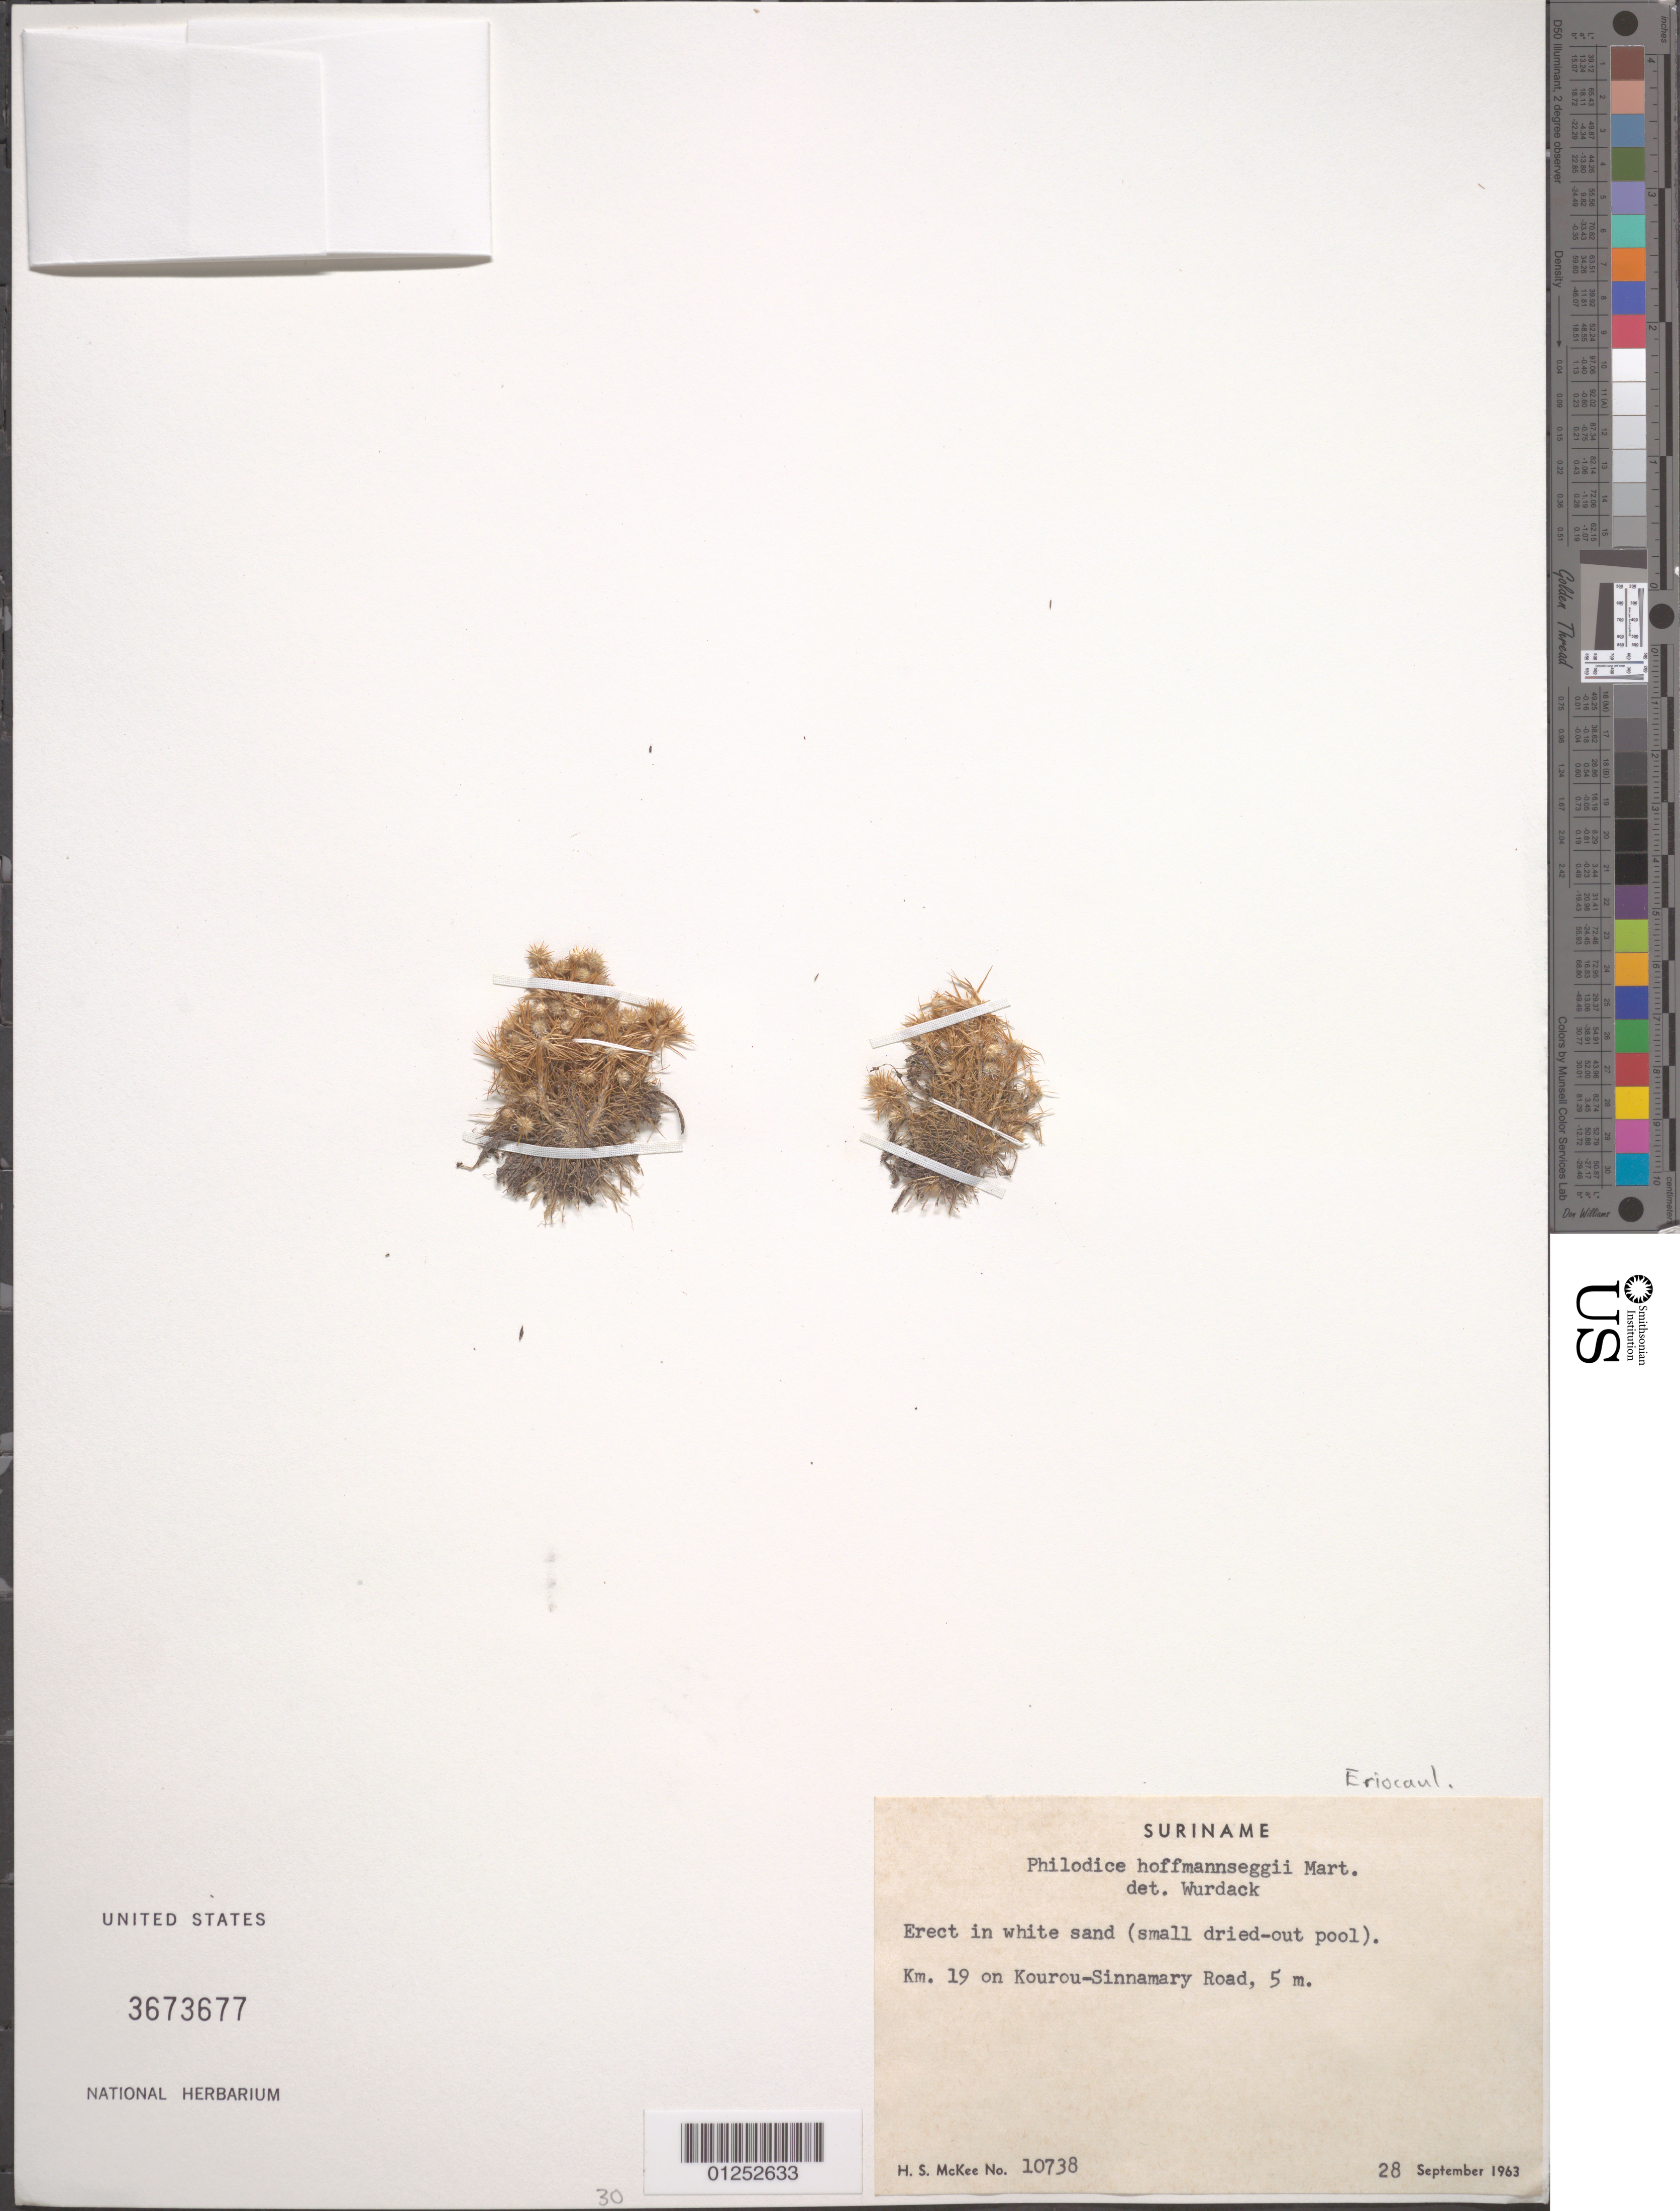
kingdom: Plantae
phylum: Tracheophyta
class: Liliopsida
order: Poales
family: Eriocaulaceae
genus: Syngonanthus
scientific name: Syngonanthus cuyabensis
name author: (Bong.) Giul. et al.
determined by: Strong, Mark T., (BOT), Smithsonian Institution - National Museum of Natural History (UNITED STATES)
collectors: H. S. McKee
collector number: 10738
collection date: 1963-09-28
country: Suriname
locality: Km. 19 on Kourou-Sinnamary Road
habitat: White sand (small dried-out pool)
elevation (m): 5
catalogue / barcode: US 3673677